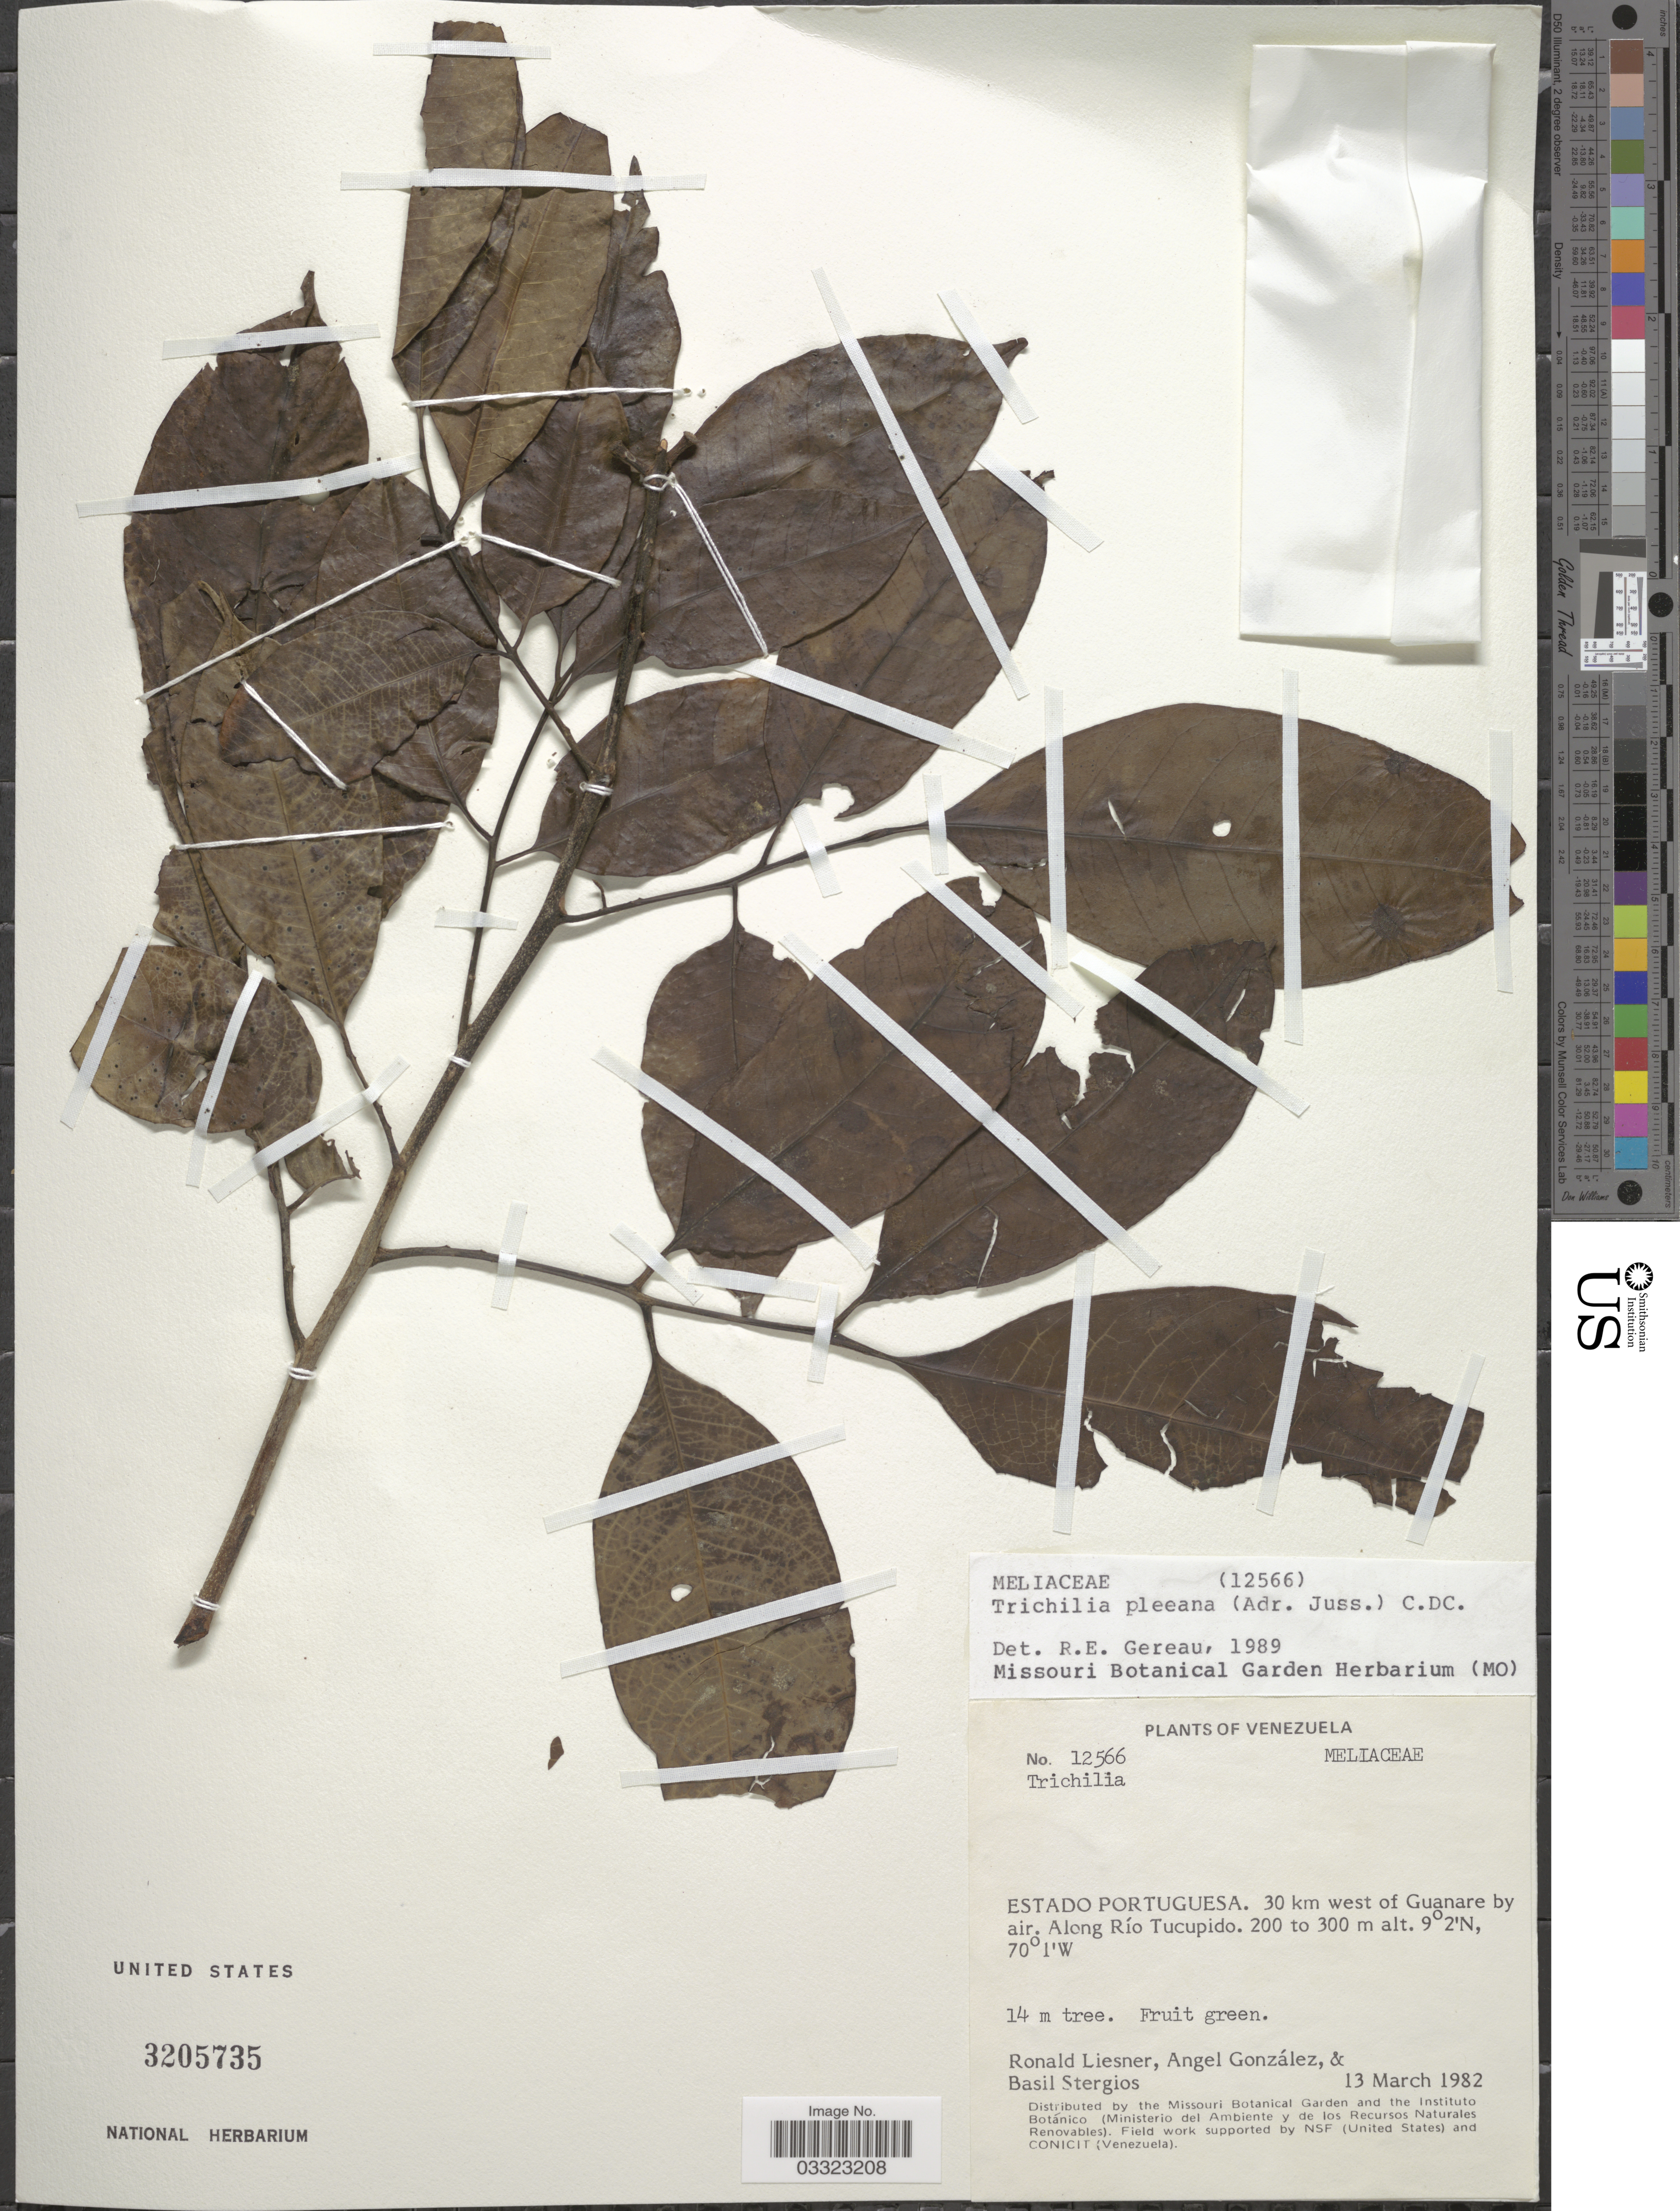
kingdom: Plantae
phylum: Tracheophyta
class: Magnoliopsida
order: Sapindales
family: Meliaceae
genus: Trichilia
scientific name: Trichilia pleeana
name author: (A. Juss.) C. DC.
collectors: R. L. Liesner, A. C. González & B. G. Stergios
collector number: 12566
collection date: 1982-03-13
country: Venezuela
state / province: Portuguesa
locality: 30 km W of Guanare by air, along Rio Tucupido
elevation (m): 200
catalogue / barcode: US 3205735